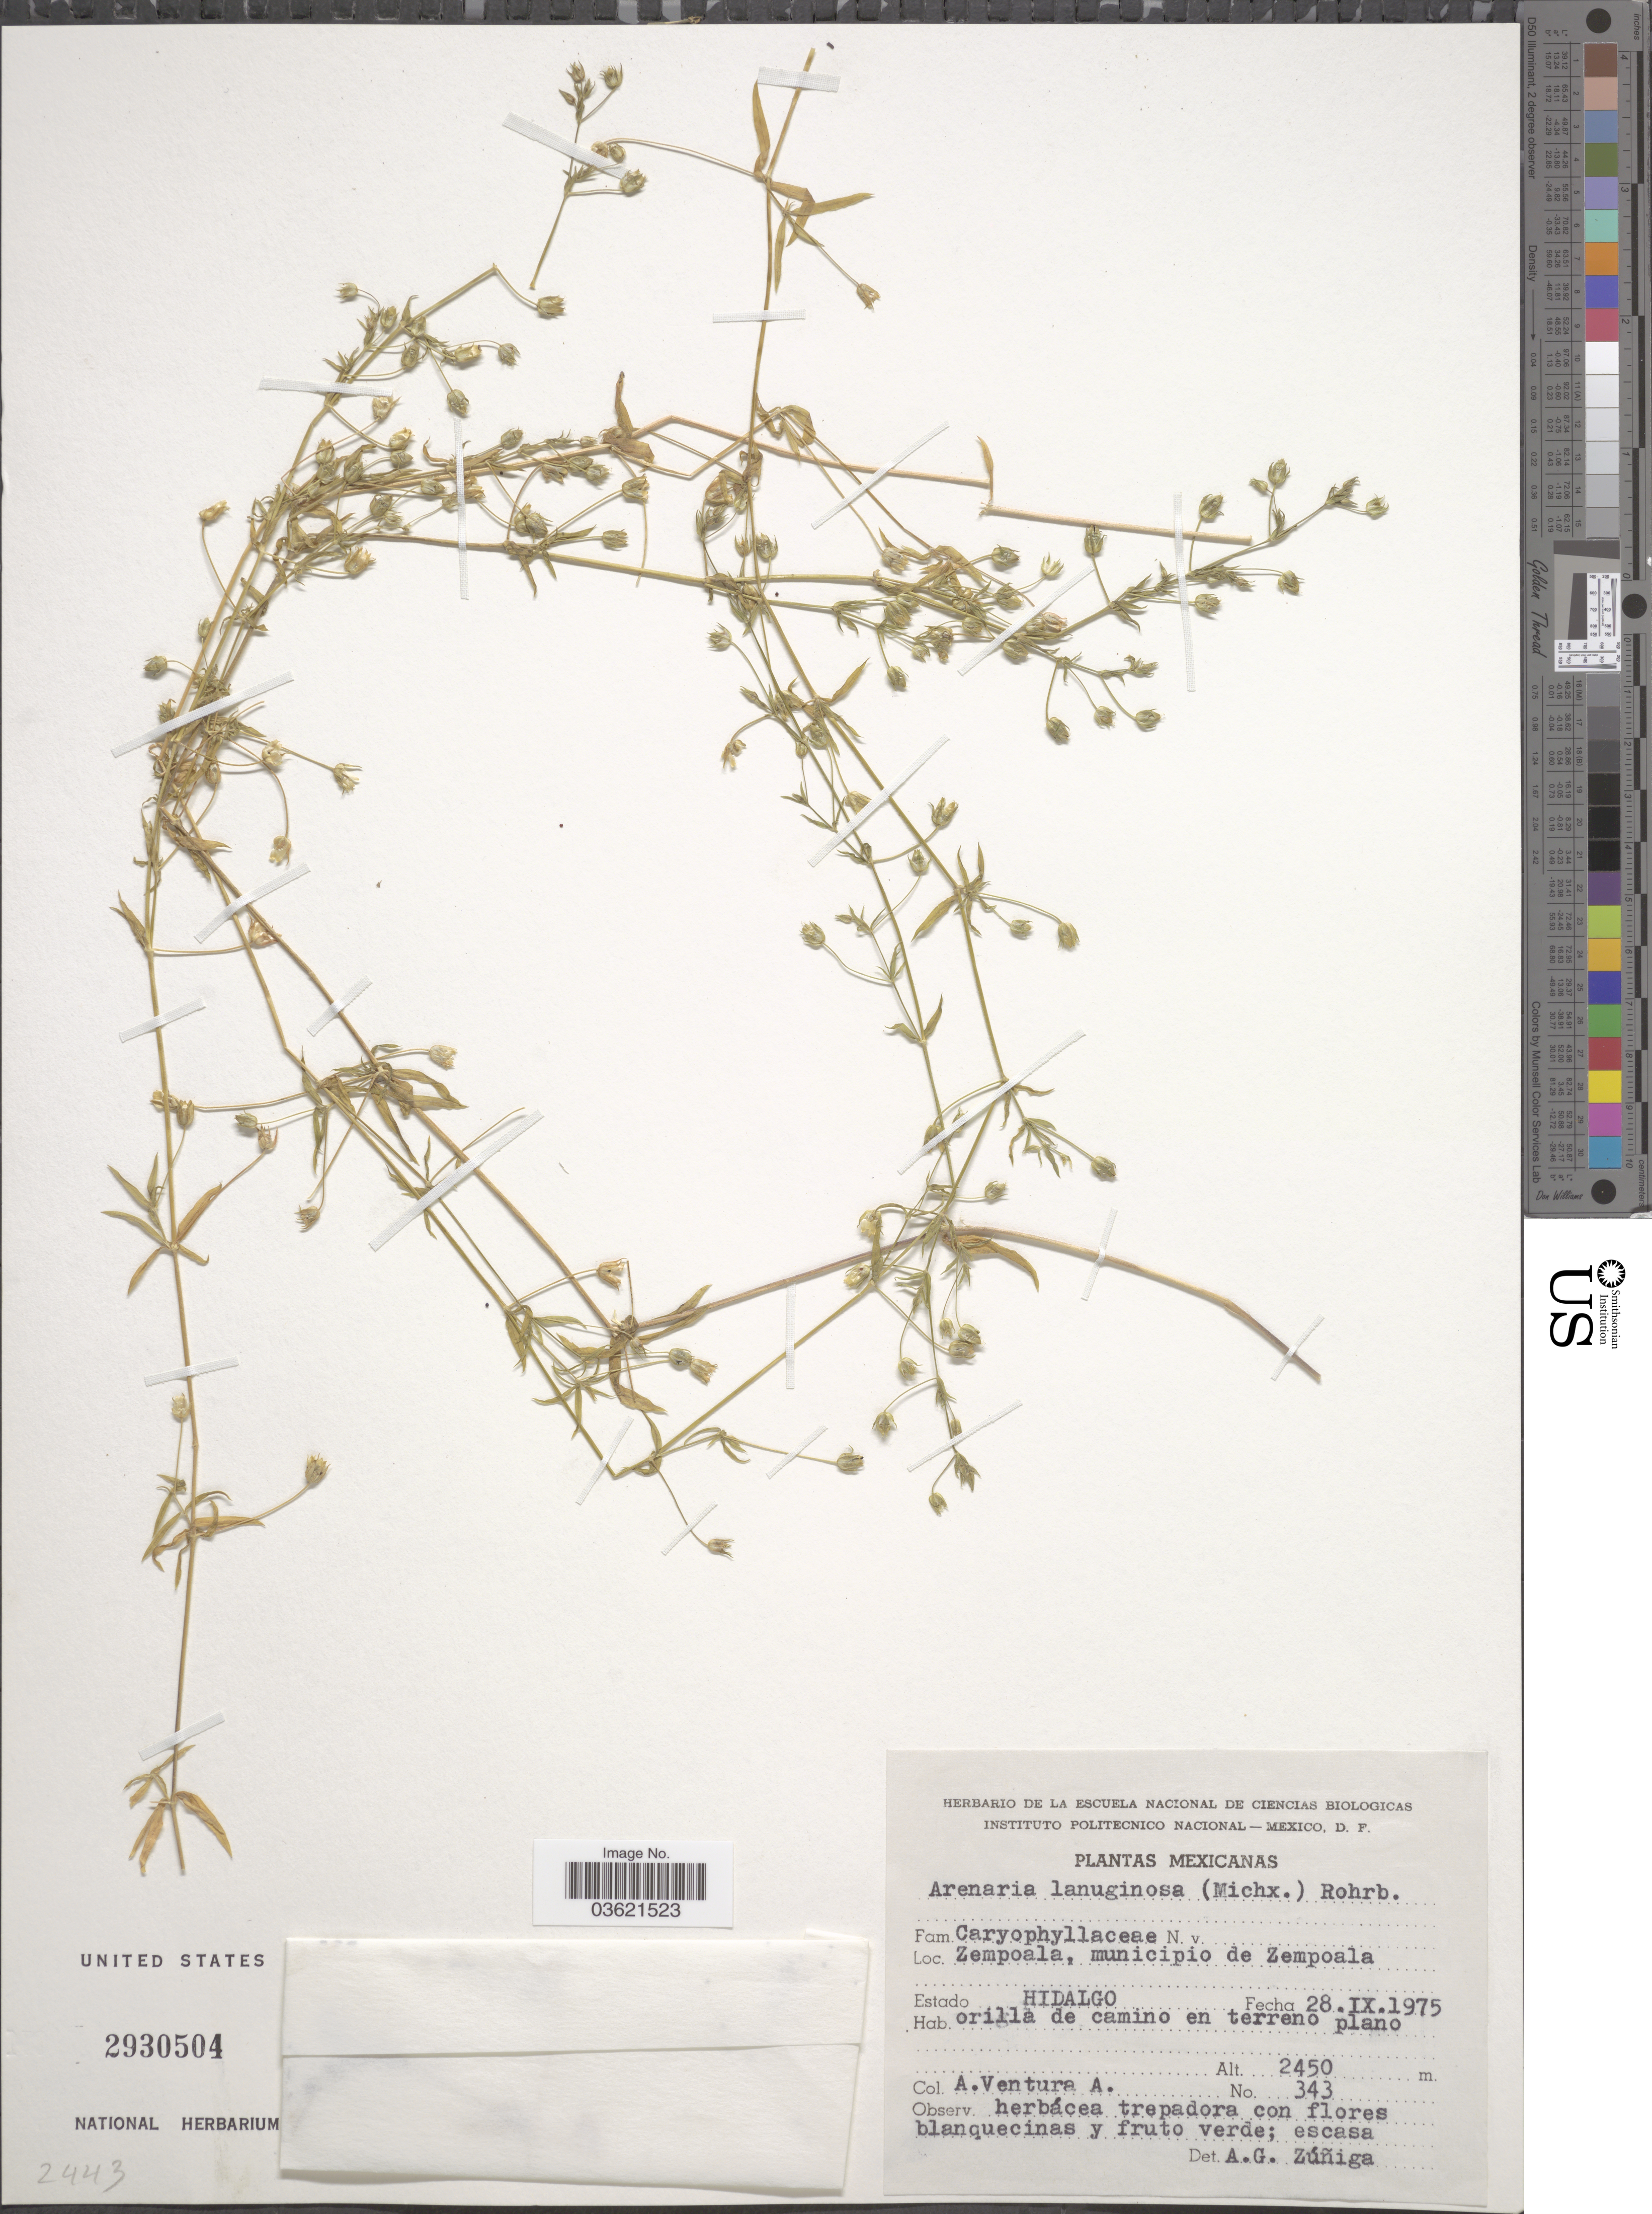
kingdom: Plantae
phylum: Tracheophyta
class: Magnoliopsida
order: Caryophyllales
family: Caryophyllaceae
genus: Arenaria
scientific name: Arenaria lanuginosa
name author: (Michx.) Rohrb.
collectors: A. Ventura A.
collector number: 343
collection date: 1975-09-28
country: Mexico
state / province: Hidalgo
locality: Zempoala, municipio de Zempoala.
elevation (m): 2450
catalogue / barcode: US 2930504